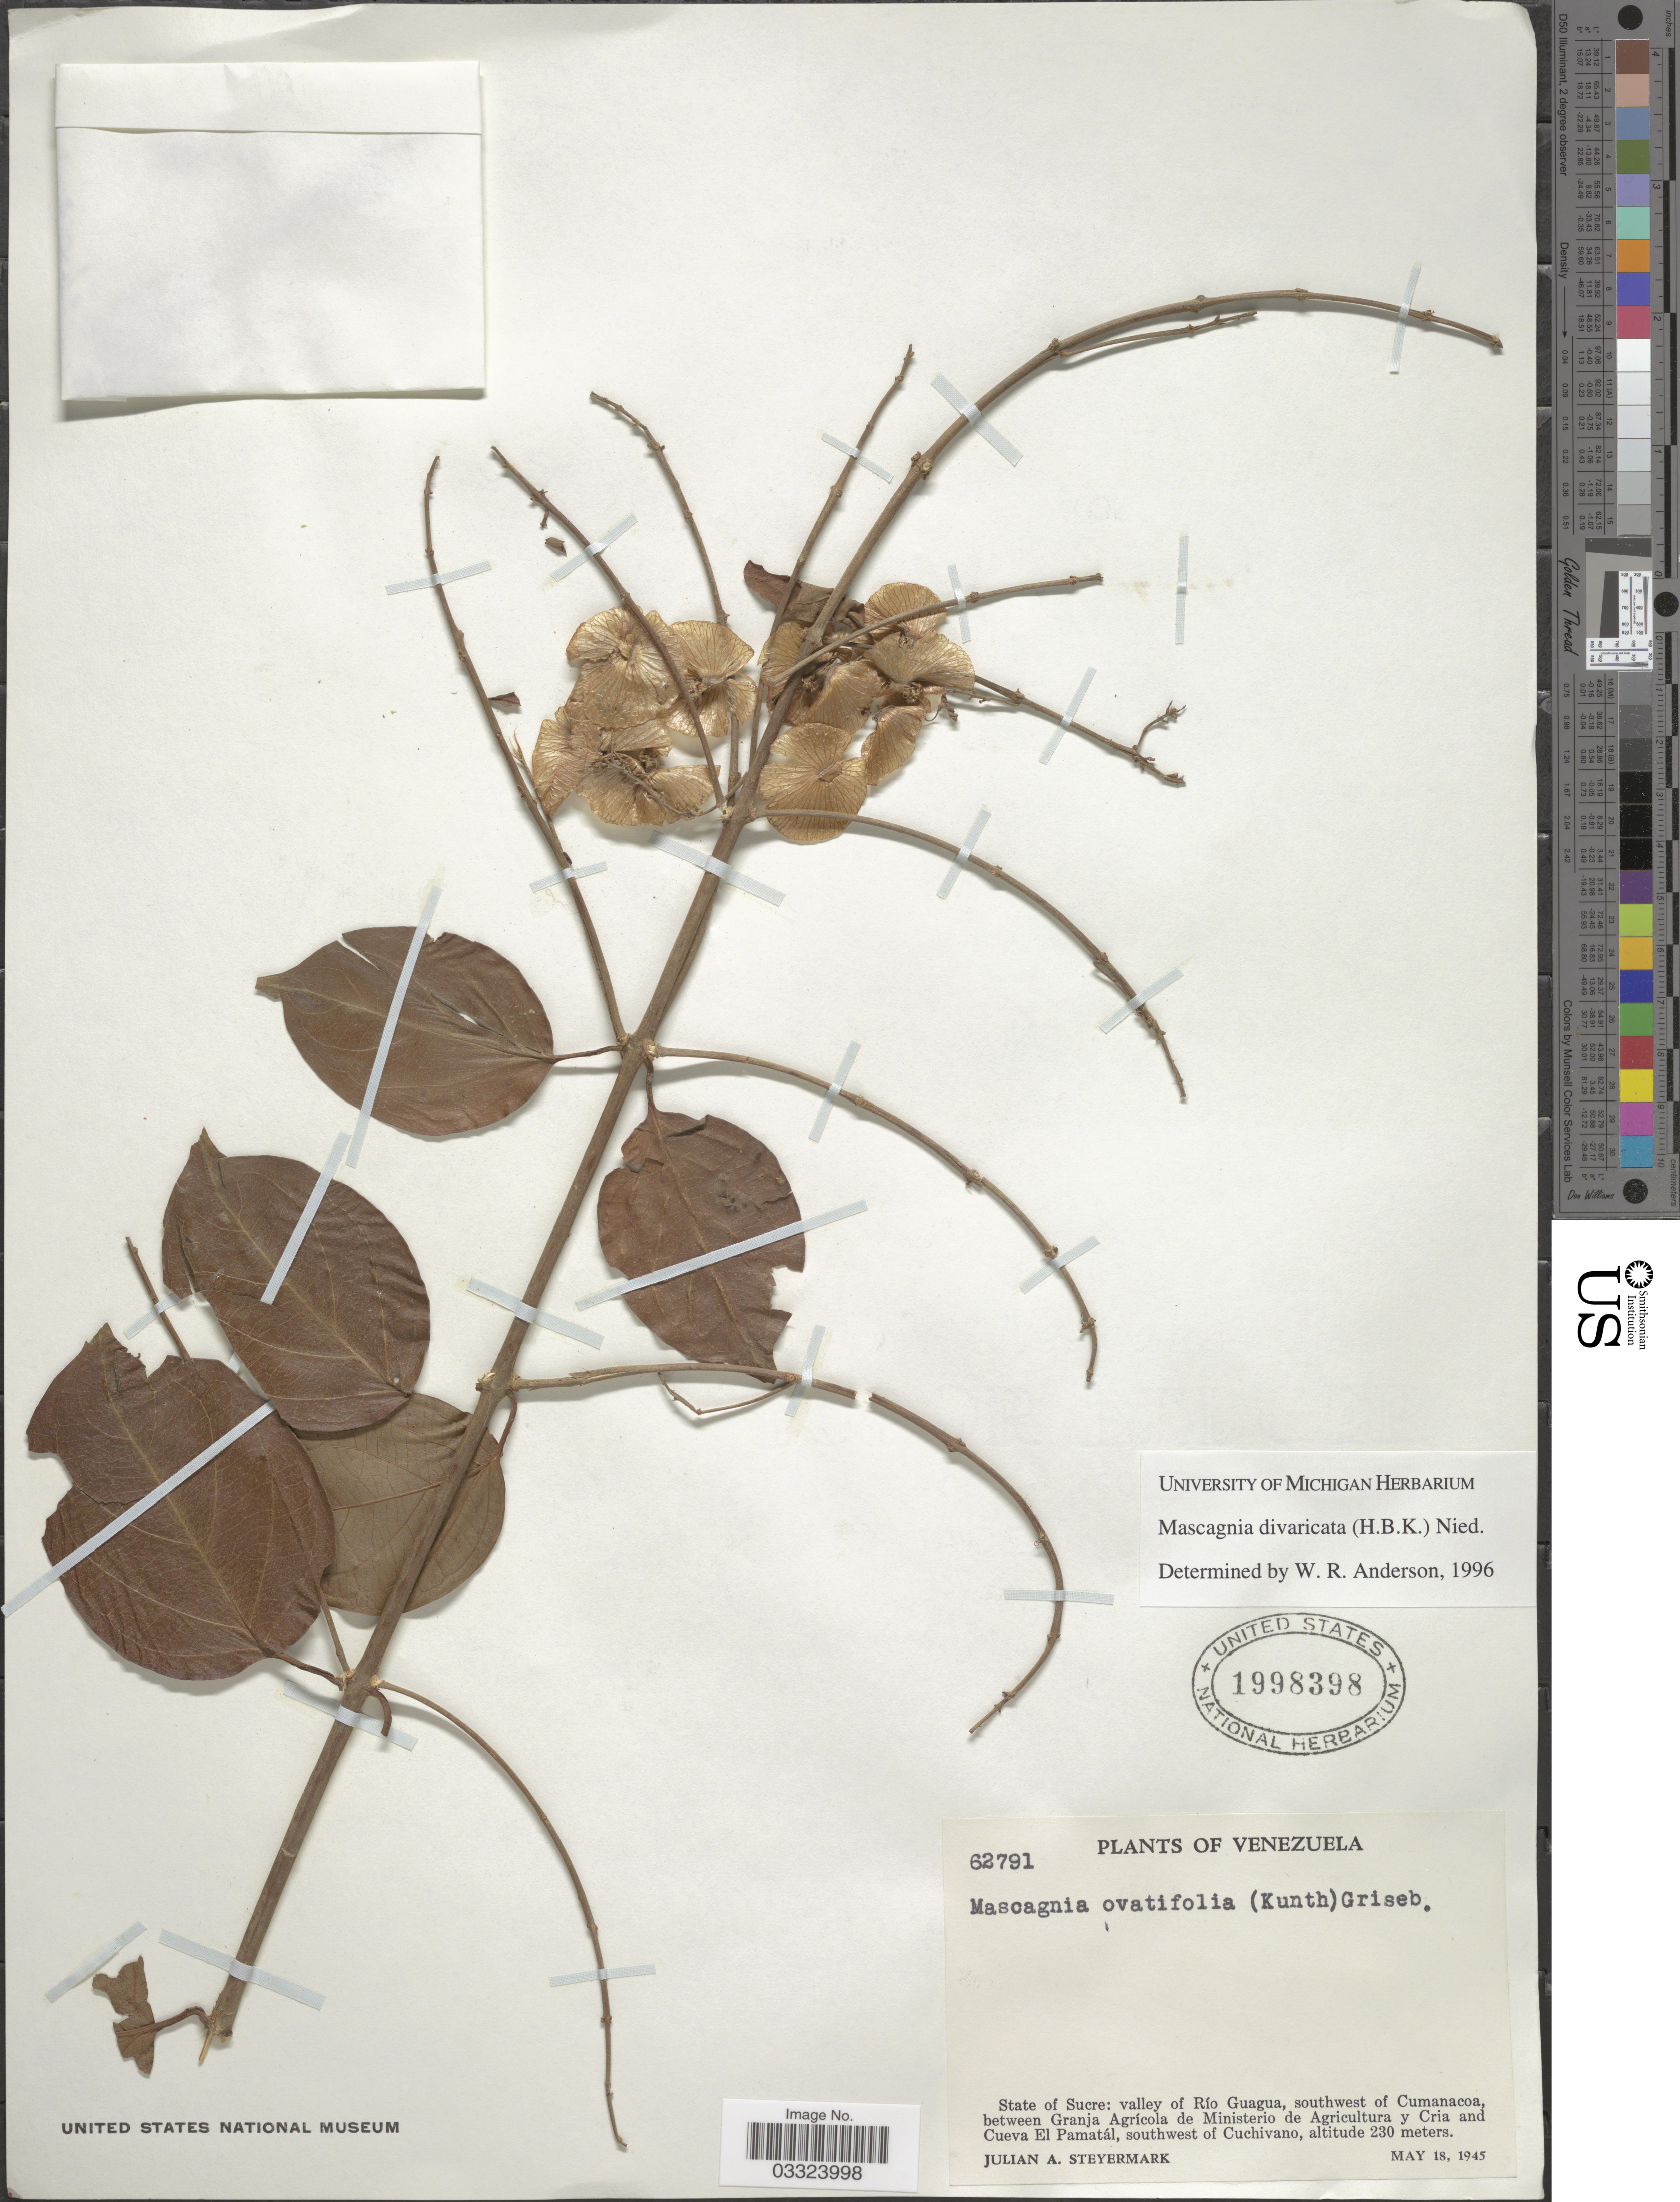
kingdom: Plantae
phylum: Tracheophyta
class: Magnoliopsida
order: Malpighiales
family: Malpighiaceae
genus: Mascagnia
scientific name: Mascagnia divaricata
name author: (Kunth) Nied.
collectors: J. Steyermark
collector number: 62791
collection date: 1945-05-18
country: Venezuela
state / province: Sucre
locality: Valley of Río Guagua, southwest of Cumanacoa, between Granja Agrícola de Ministerio de Agricultura y Cria and Cueva El Pamatál, southwest of Cuchivano.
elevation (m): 230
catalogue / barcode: US 1998398